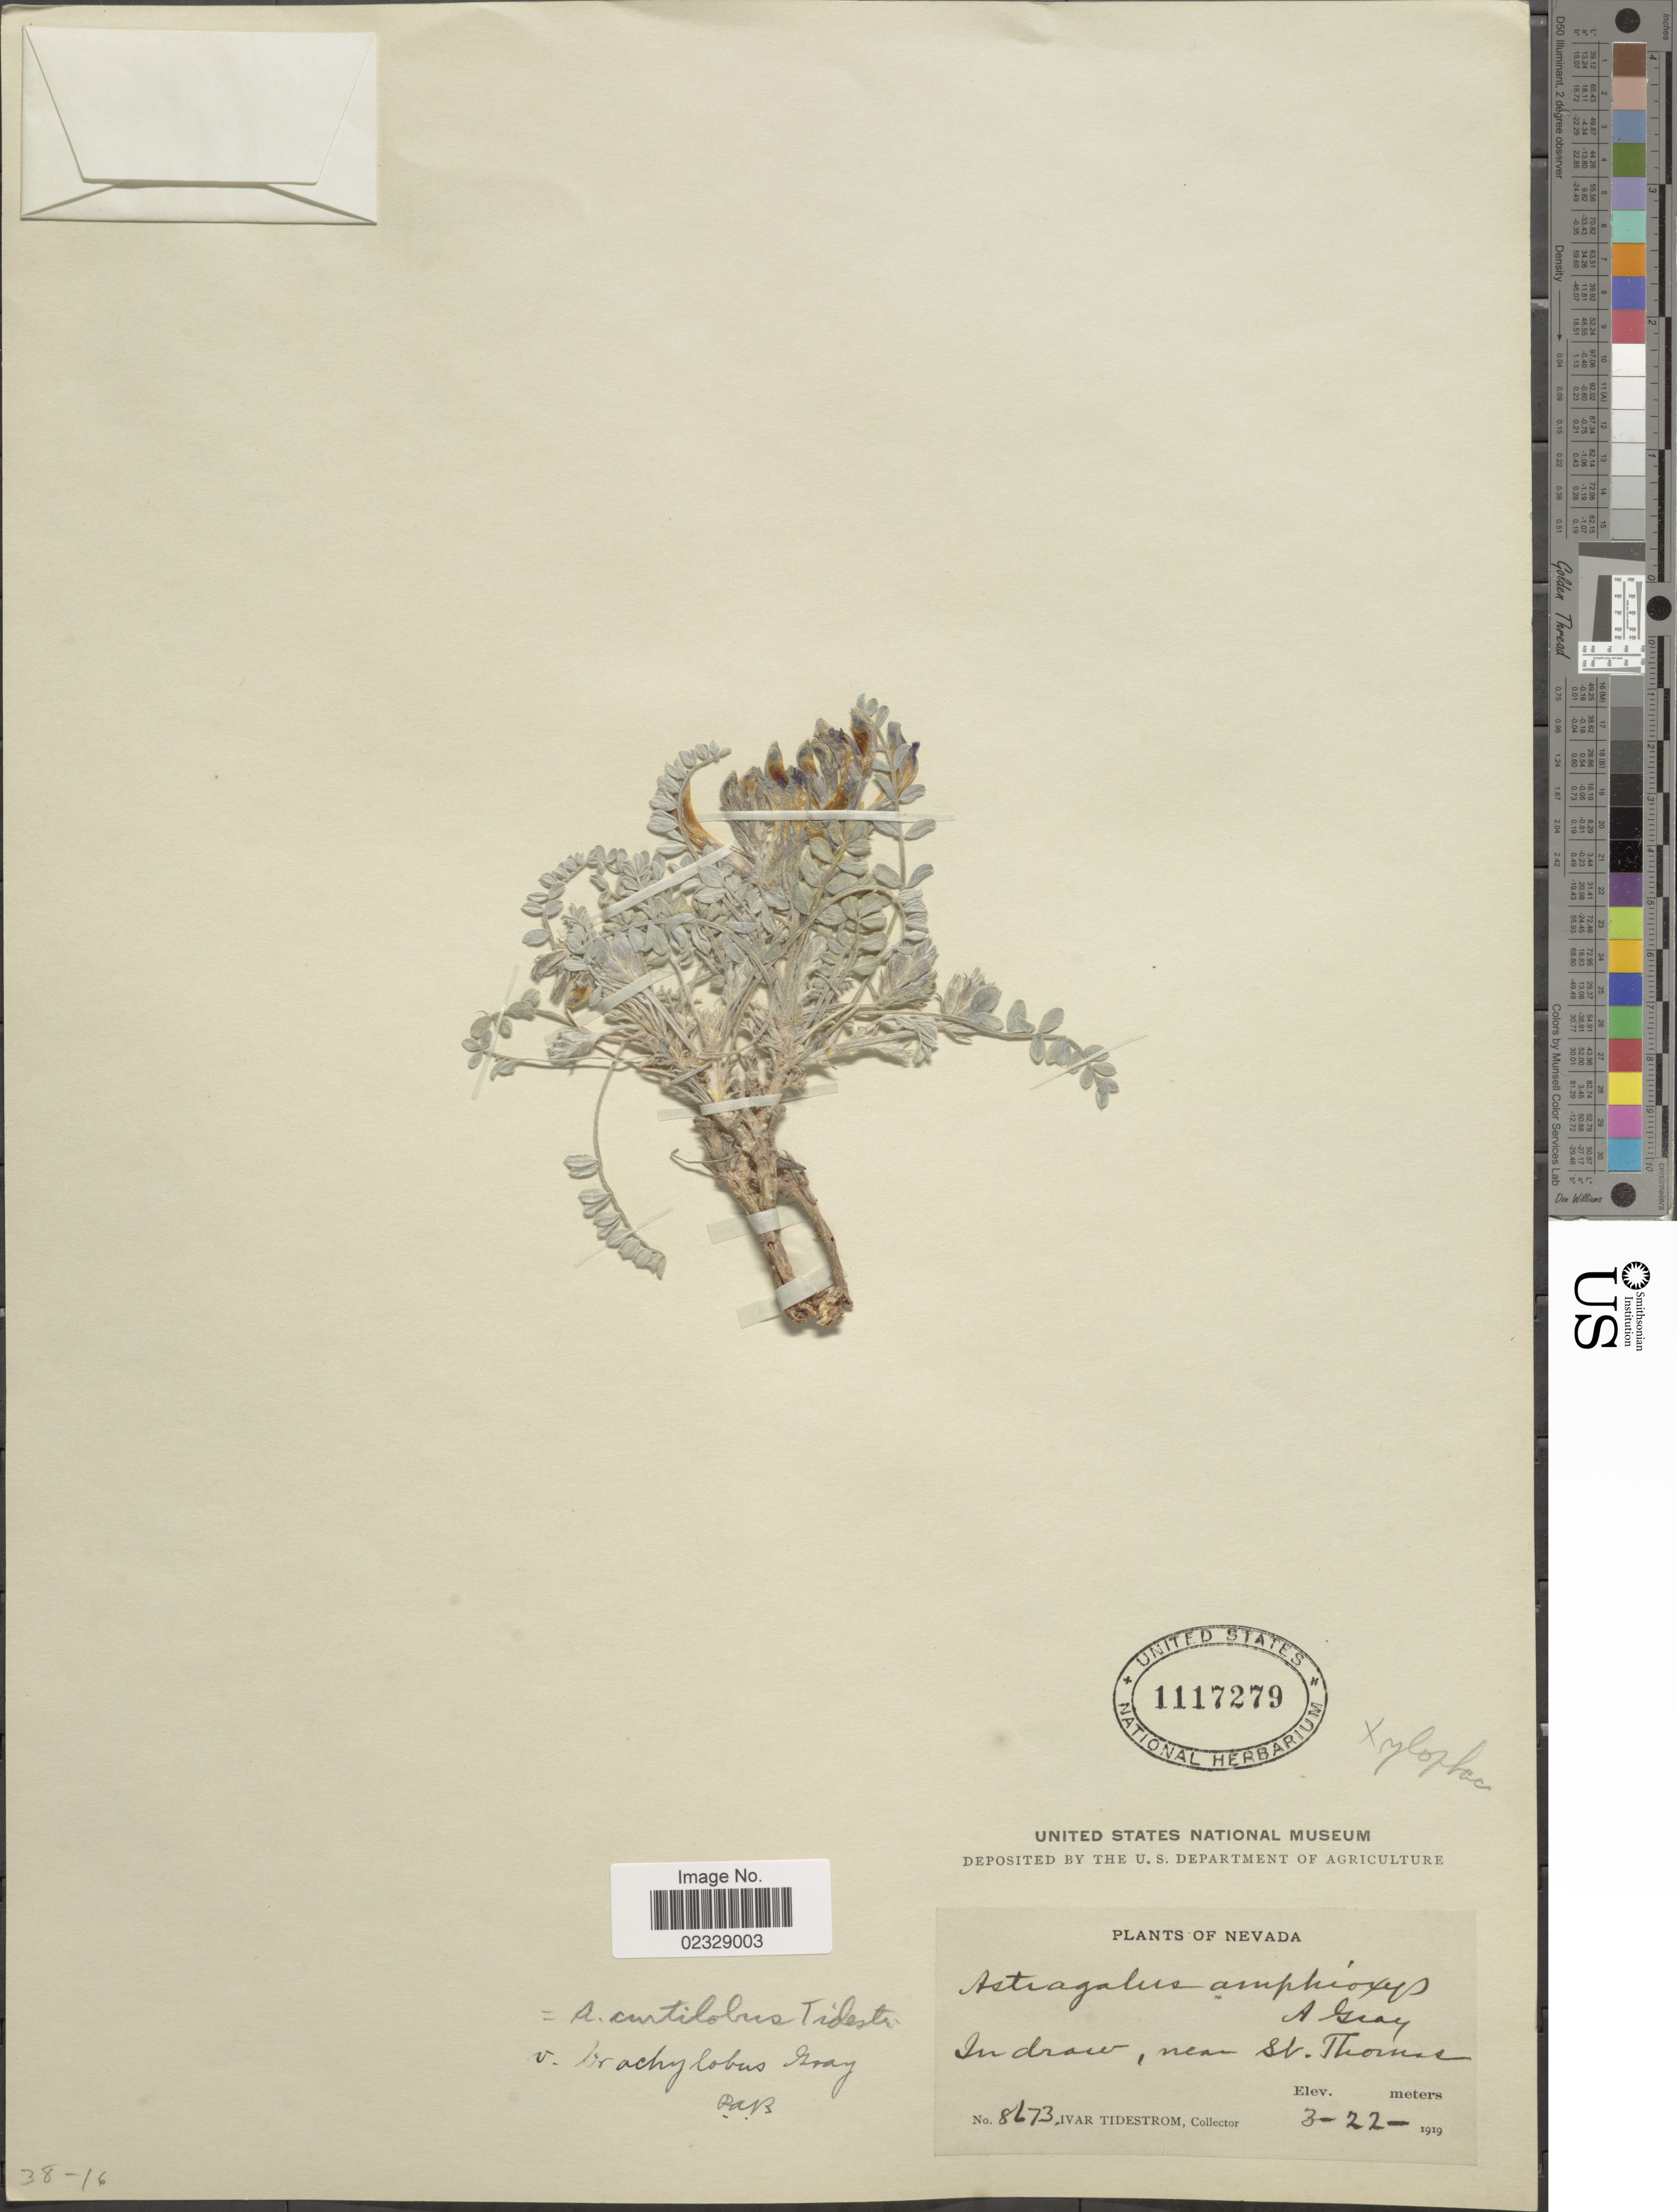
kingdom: Plantae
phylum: Tracheophyta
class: Magnoliopsida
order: Fabales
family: Fabaceae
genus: Astragalus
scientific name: Astragalus amphioxys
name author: A. Gray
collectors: I. F. Tidestrom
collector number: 8673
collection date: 1919-03-22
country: United States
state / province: Nevada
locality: In draw, near St Thomas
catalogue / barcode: US 1117279